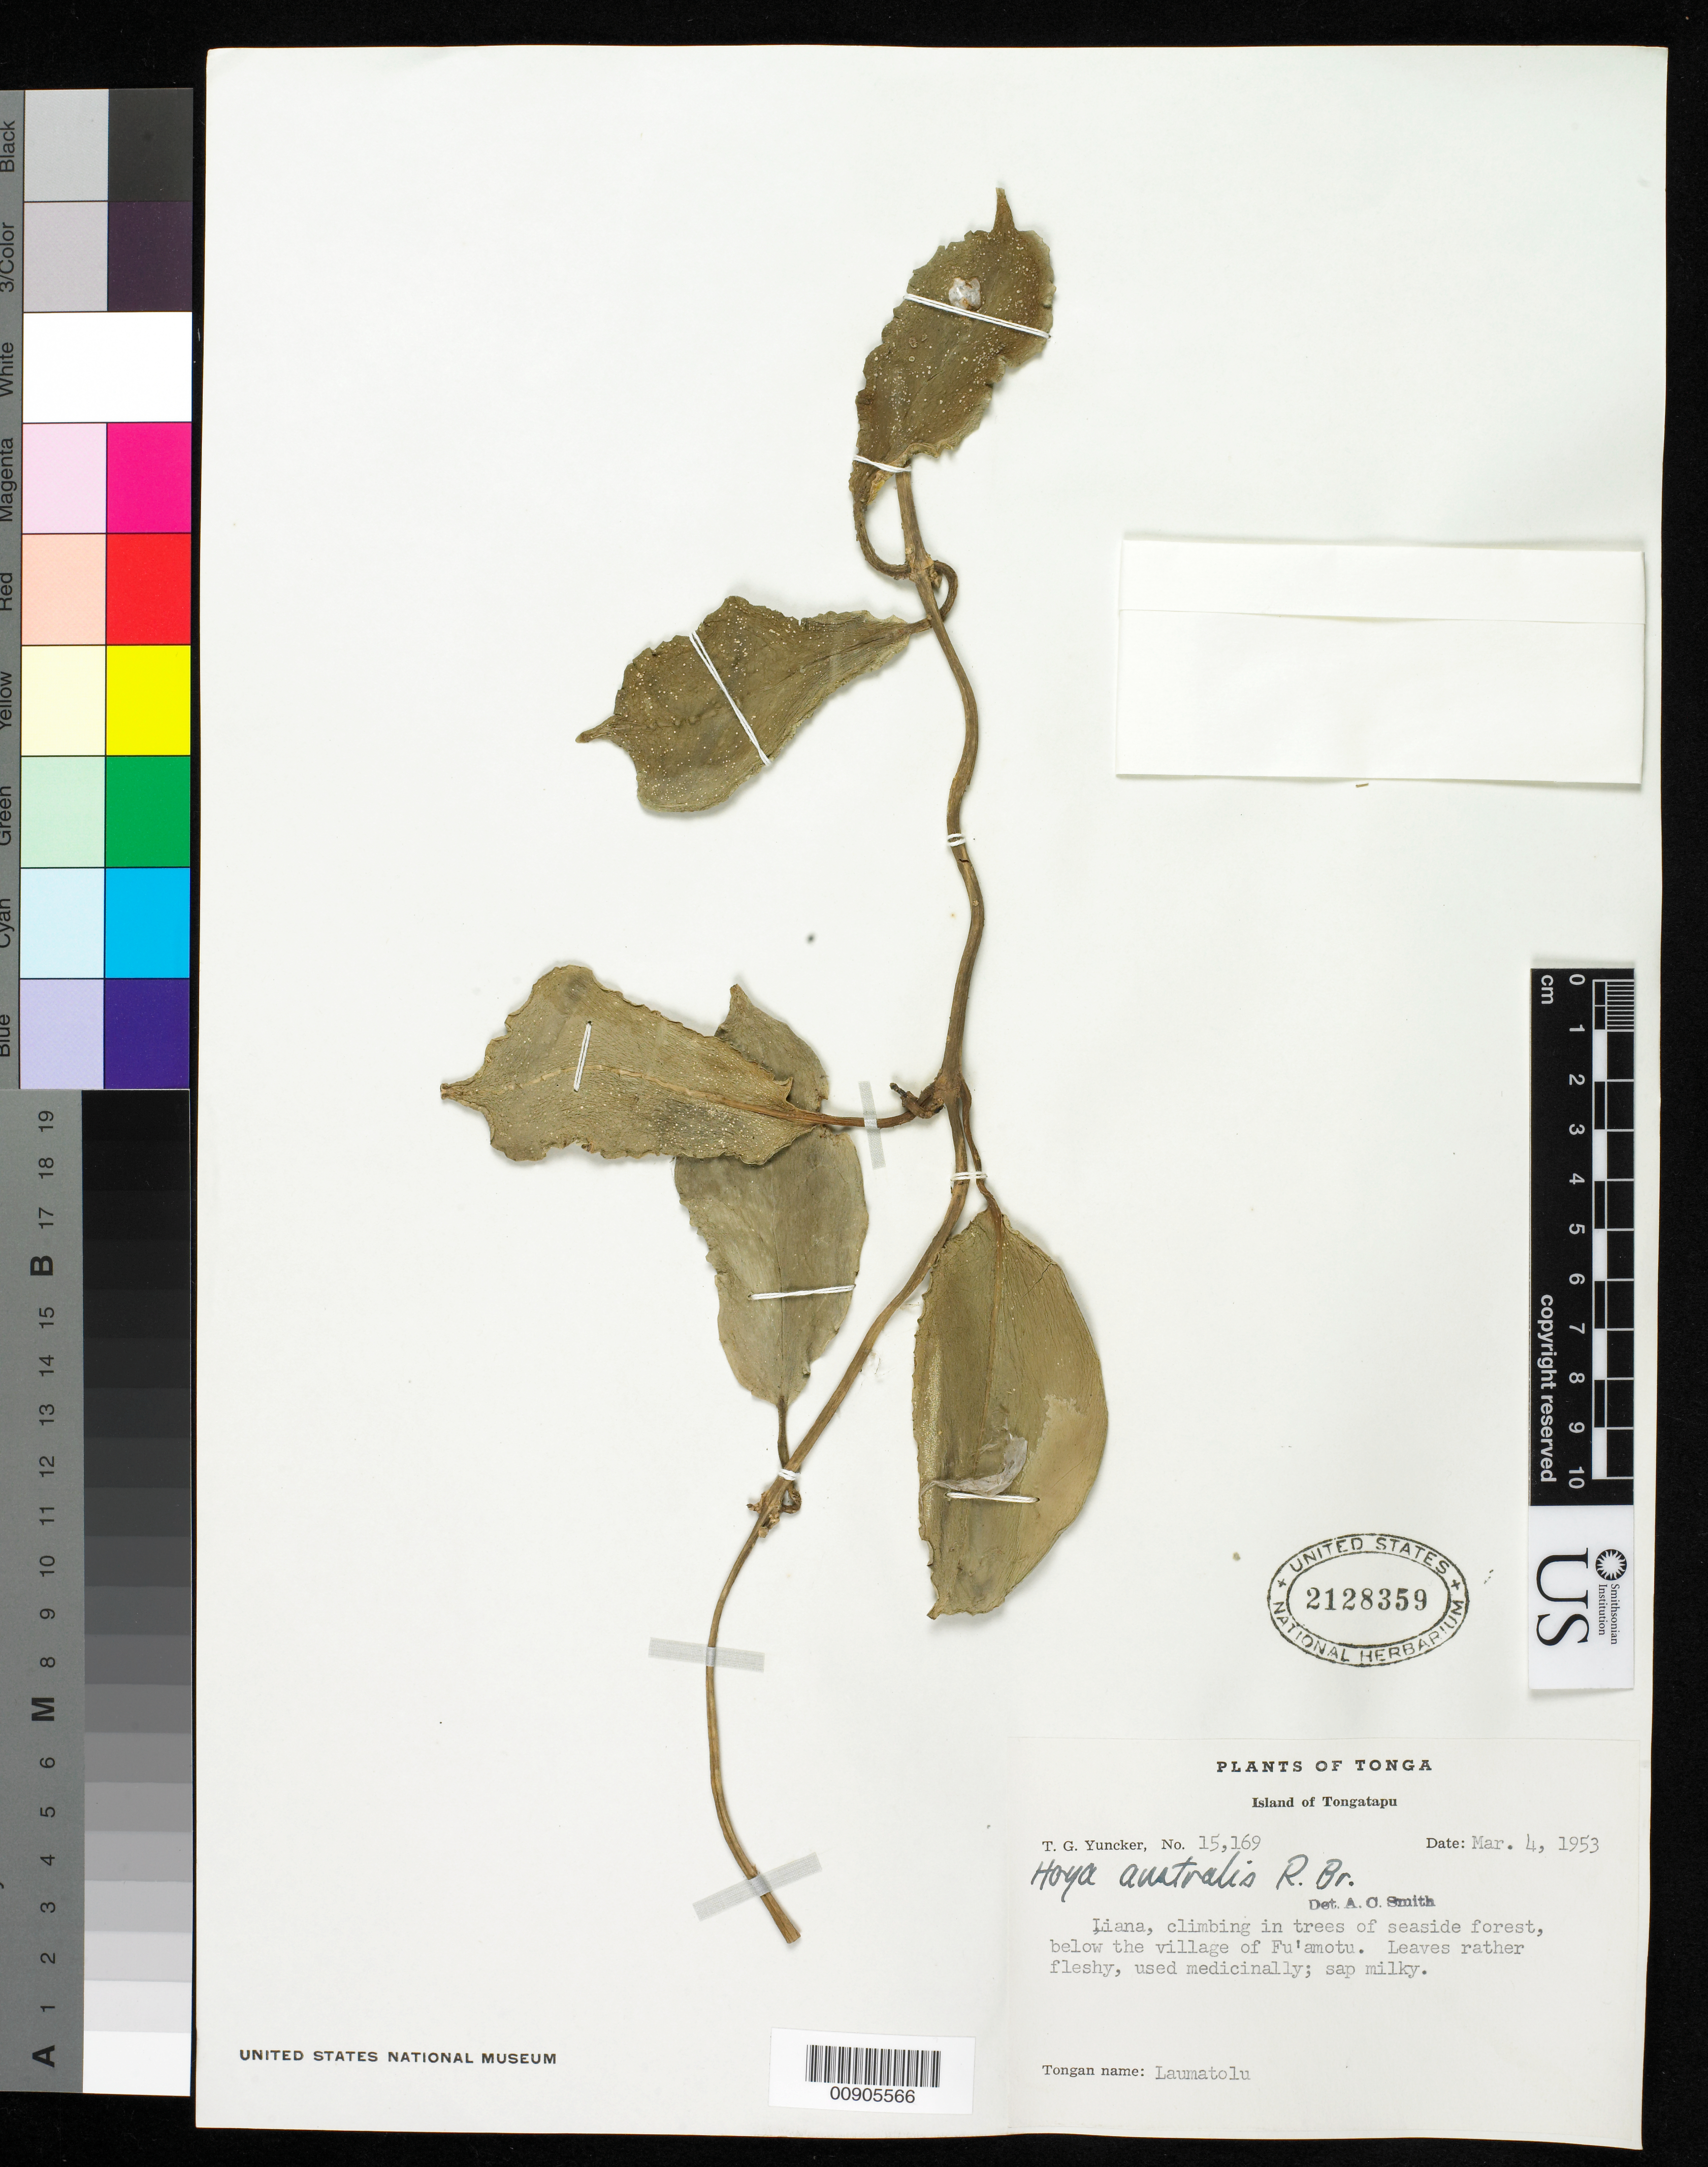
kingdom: Plantae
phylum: Tracheophyta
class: Magnoliopsida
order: Gentianales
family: Apocynaceae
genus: Hoya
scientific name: Hoya australis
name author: R. Br. ex J. Traill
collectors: T. G. Yuncker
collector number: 15169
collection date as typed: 04 Mar 1953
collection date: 1953-03-04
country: Tonga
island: Tongatapu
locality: Below the village of Fu'amotu.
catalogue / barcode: US 2128359